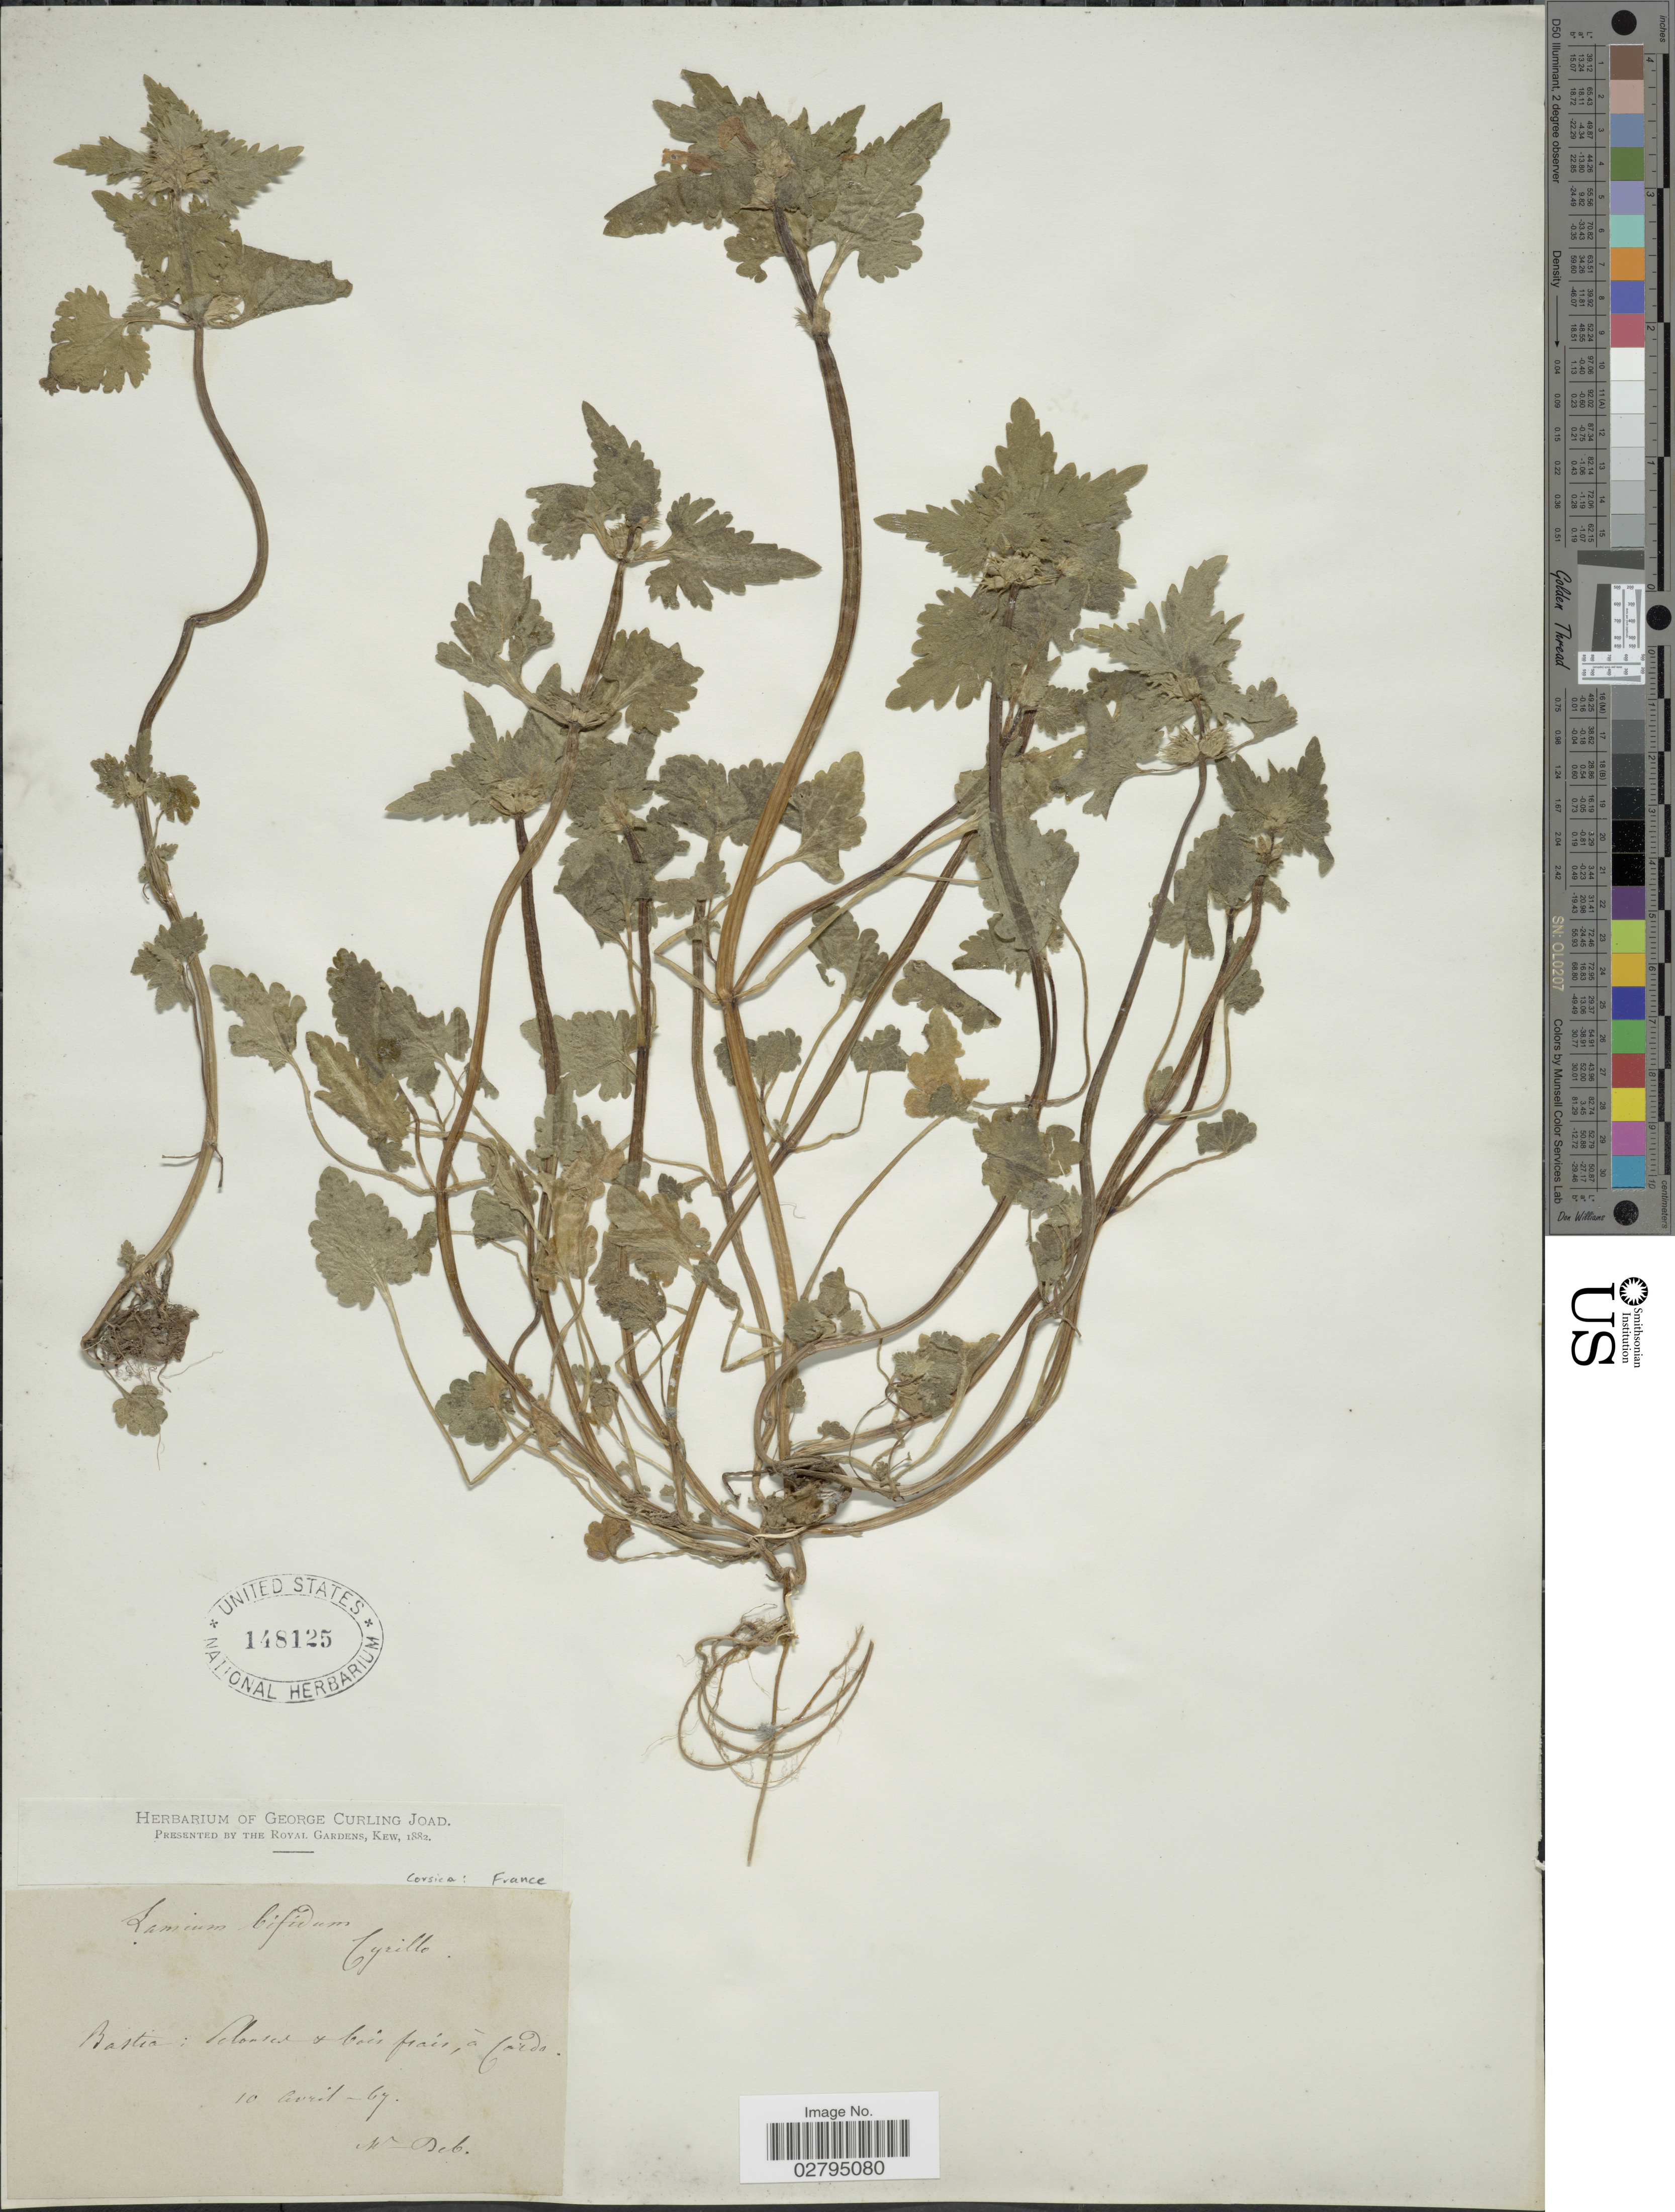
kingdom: Plantae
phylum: Tracheophyta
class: Magnoliopsida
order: Lamiales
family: Lamiaceae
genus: Lamium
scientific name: Lamium bifidum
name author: Cirillo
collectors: W. Deb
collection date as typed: Transcribed d/m/y: 10/4/67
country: France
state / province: Corsica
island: Corse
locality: Bastia: Peloused & bois frais, á Corda. [interpreted]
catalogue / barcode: US 148125